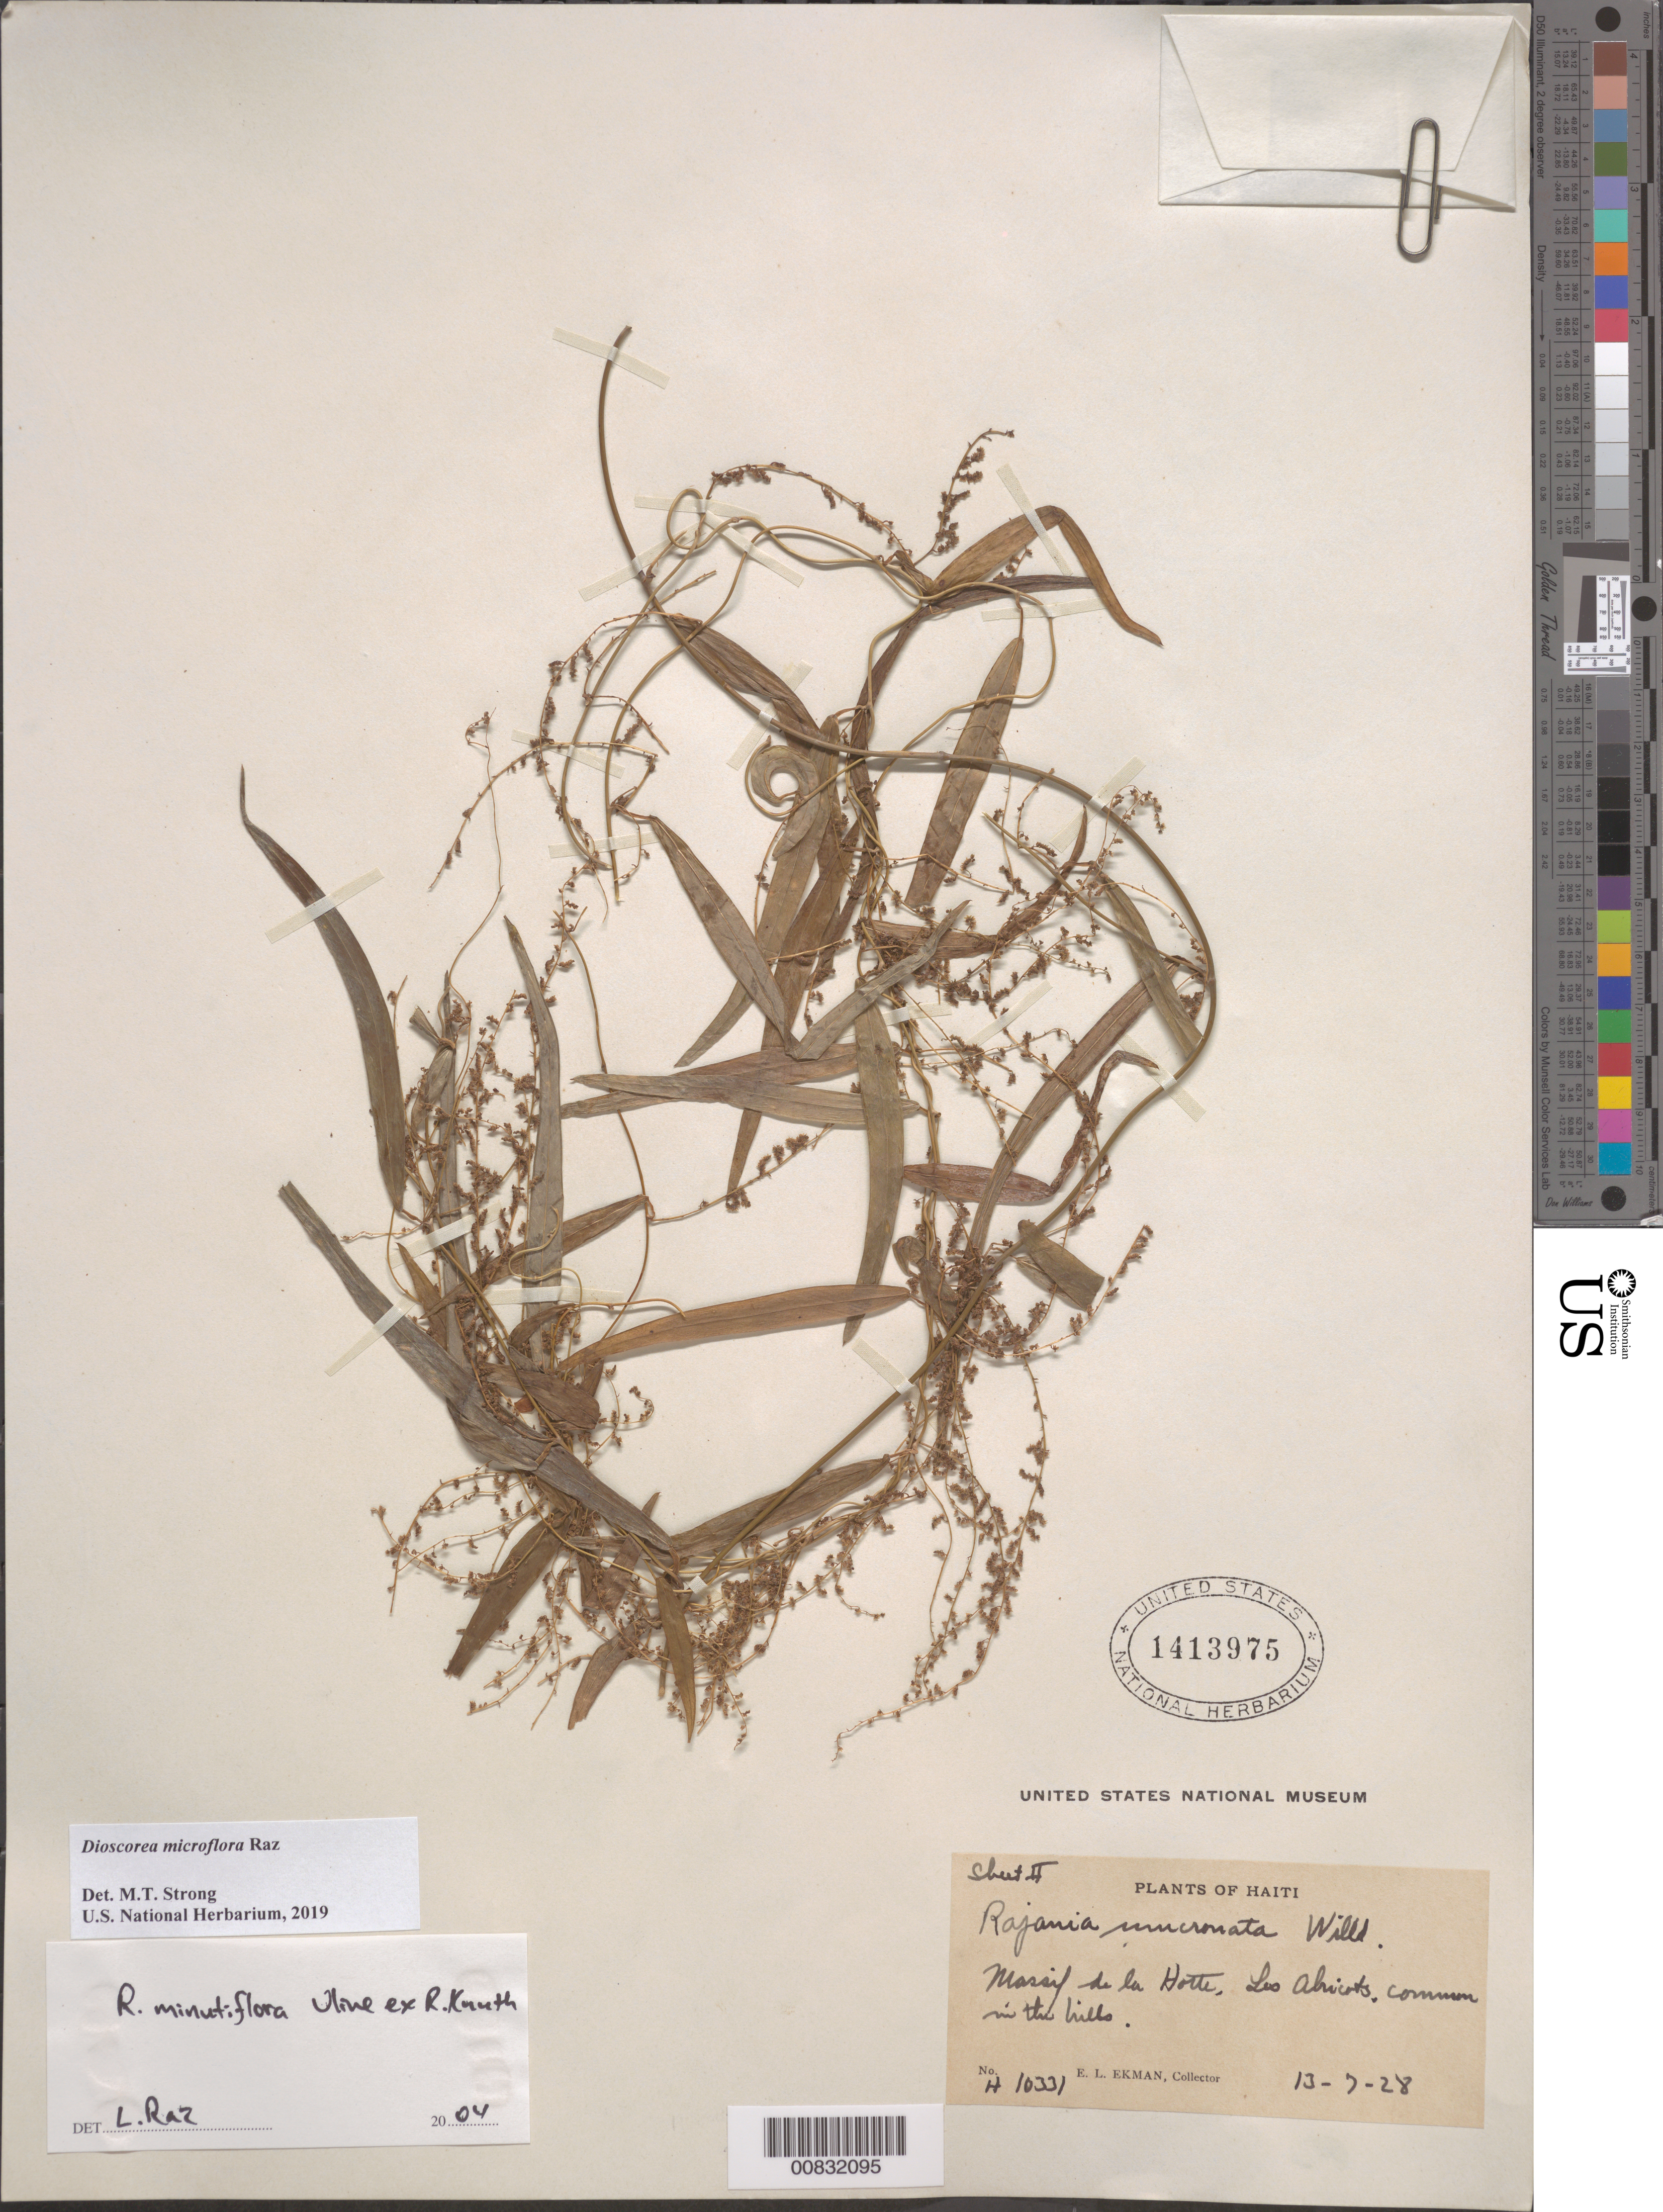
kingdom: Plantae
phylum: Tracheophyta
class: Liliopsida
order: Dioscoreales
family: Dioscoreaceae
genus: Dioscorea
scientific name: Dioscorea microflora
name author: Raz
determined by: Strong, M. T., (US), Smithsonian Institution - National Museum of Natural History (UNITED STATES)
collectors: E. L. Ekman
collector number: H 10331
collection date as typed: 13 Jul 1928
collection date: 1928-07-13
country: Haiti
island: Hispaniola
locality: Massif de la Hotte, western group, Les Abricots.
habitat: In the hills.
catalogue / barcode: US 1413975